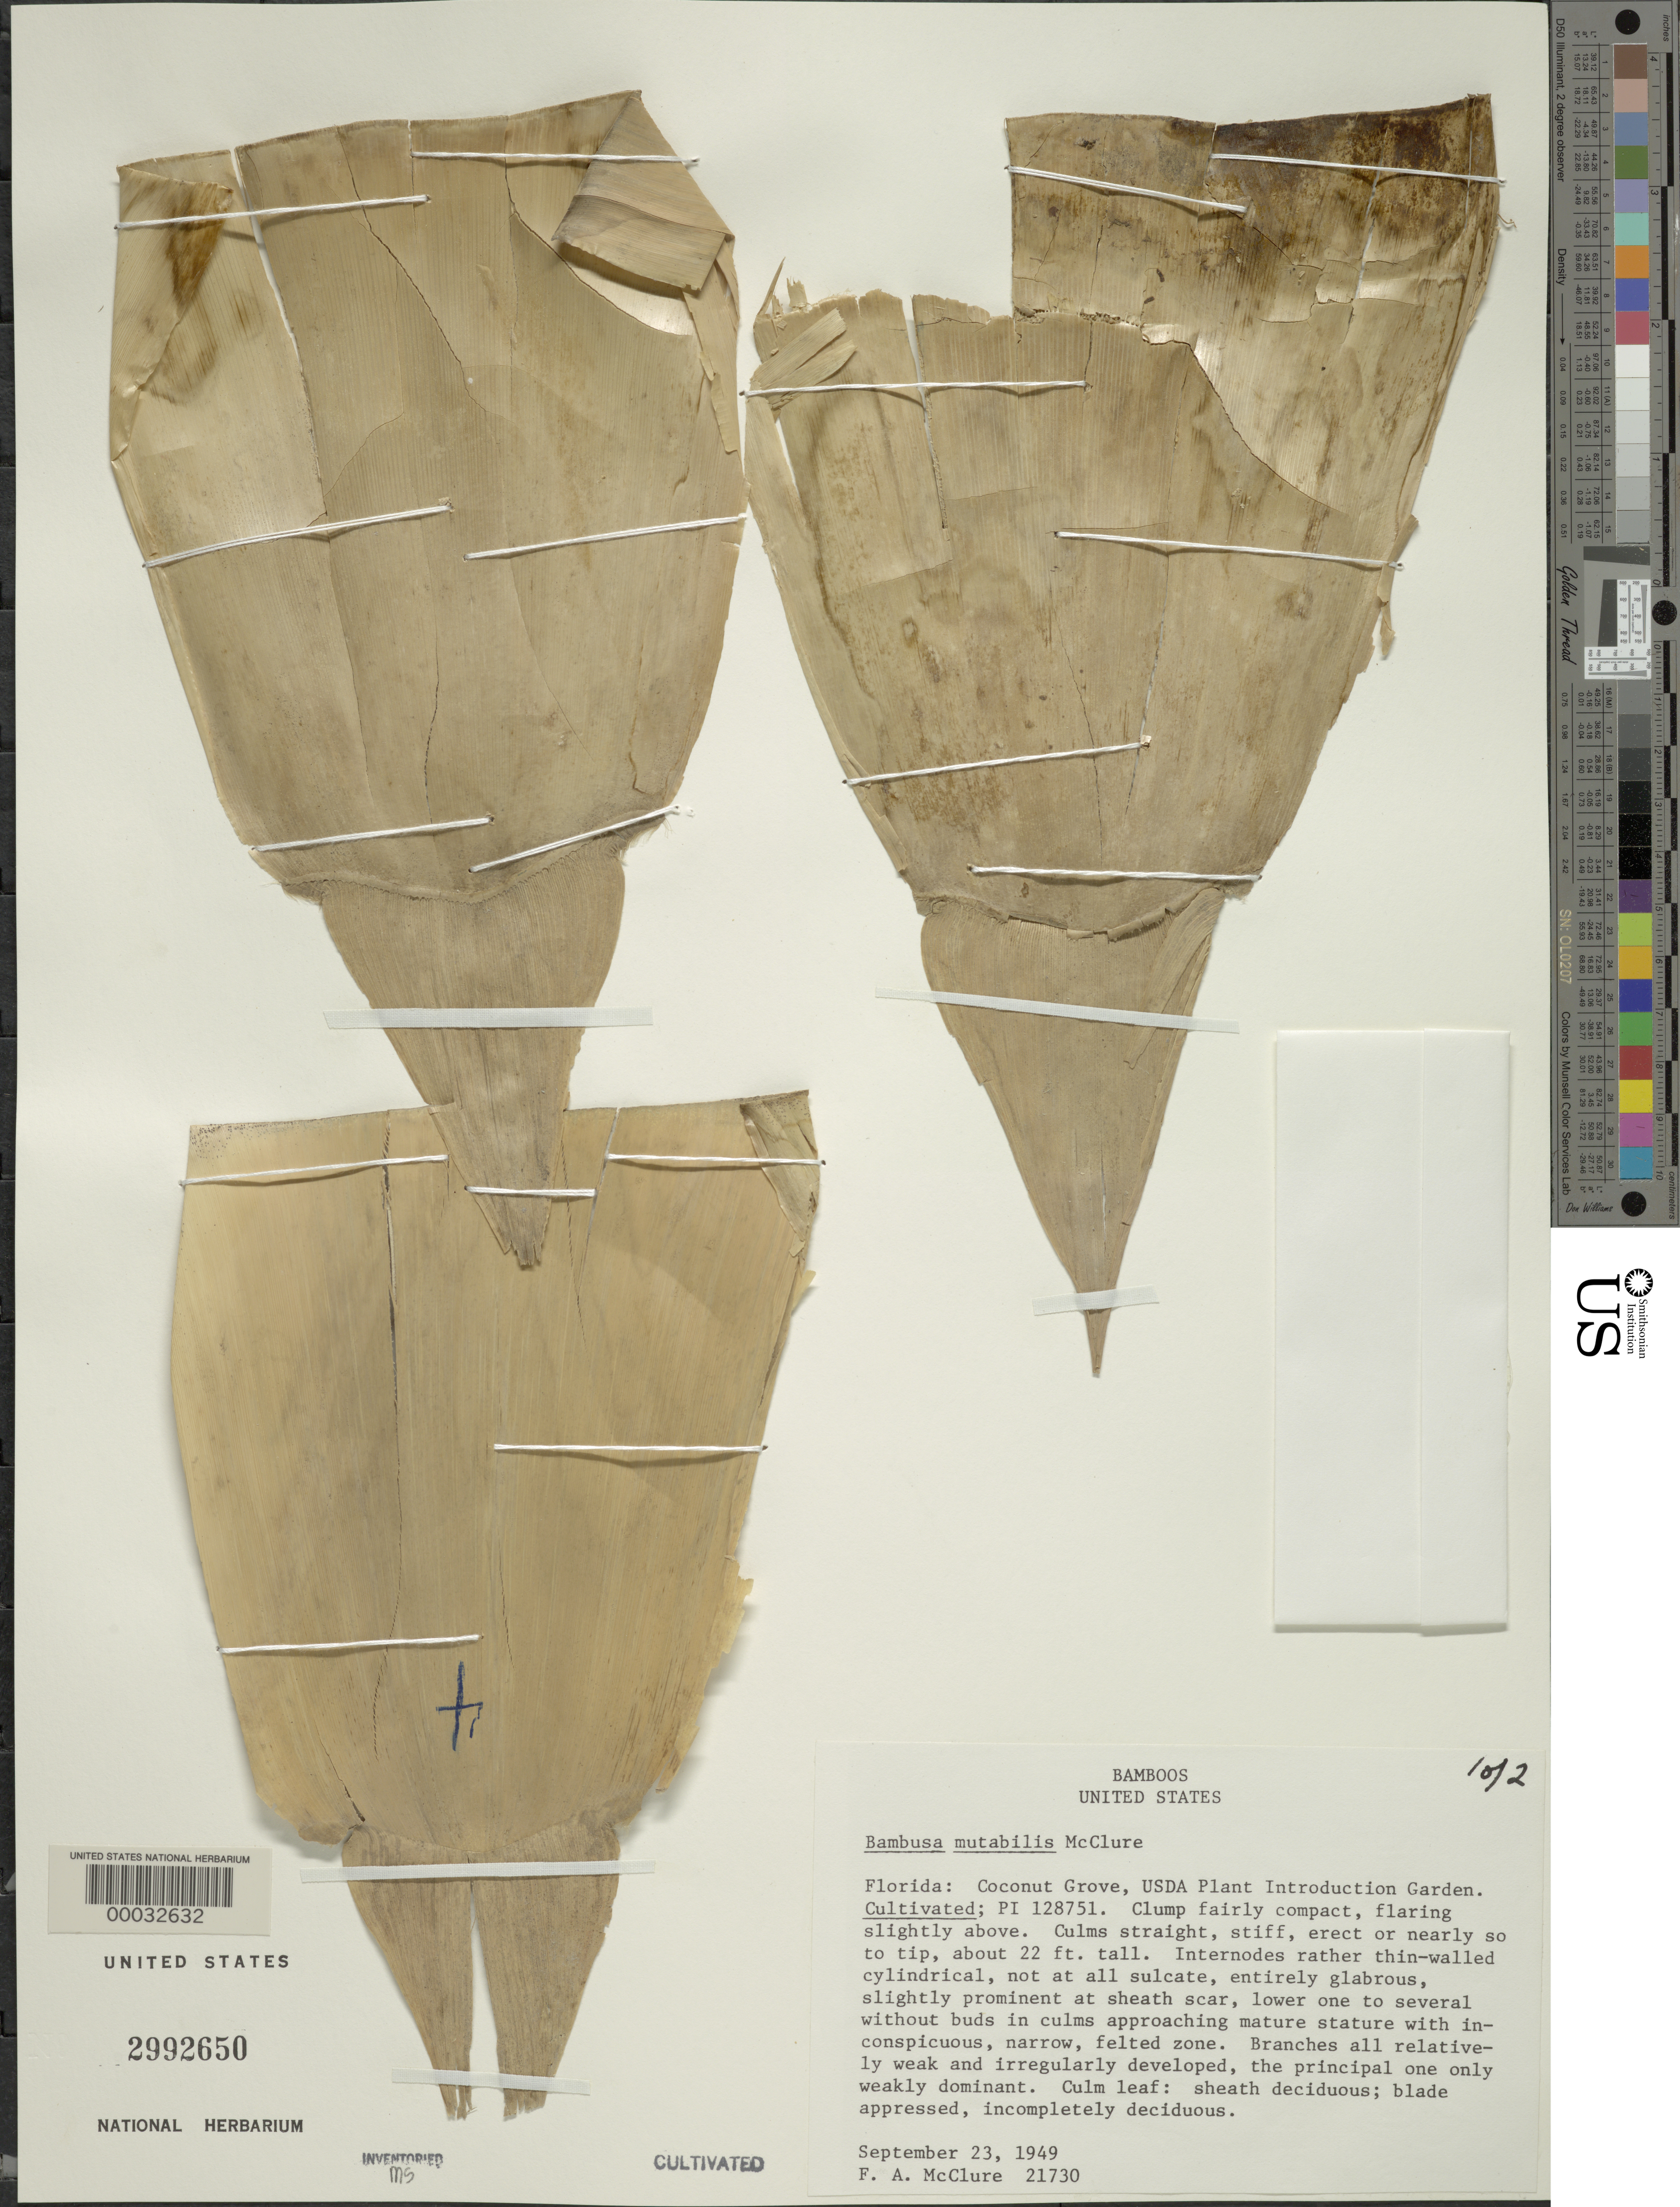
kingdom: Plantae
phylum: Tracheophyta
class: Liliopsida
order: Poales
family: Poaceae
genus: Bambusa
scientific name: Bambusa mutabilis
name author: McClure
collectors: F. A. McClure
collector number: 21730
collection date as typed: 23 Sep 1949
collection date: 1949-09-23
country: United States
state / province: Florida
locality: U.s.d.a. plant introduction garden-coconut grove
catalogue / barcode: US 2992650